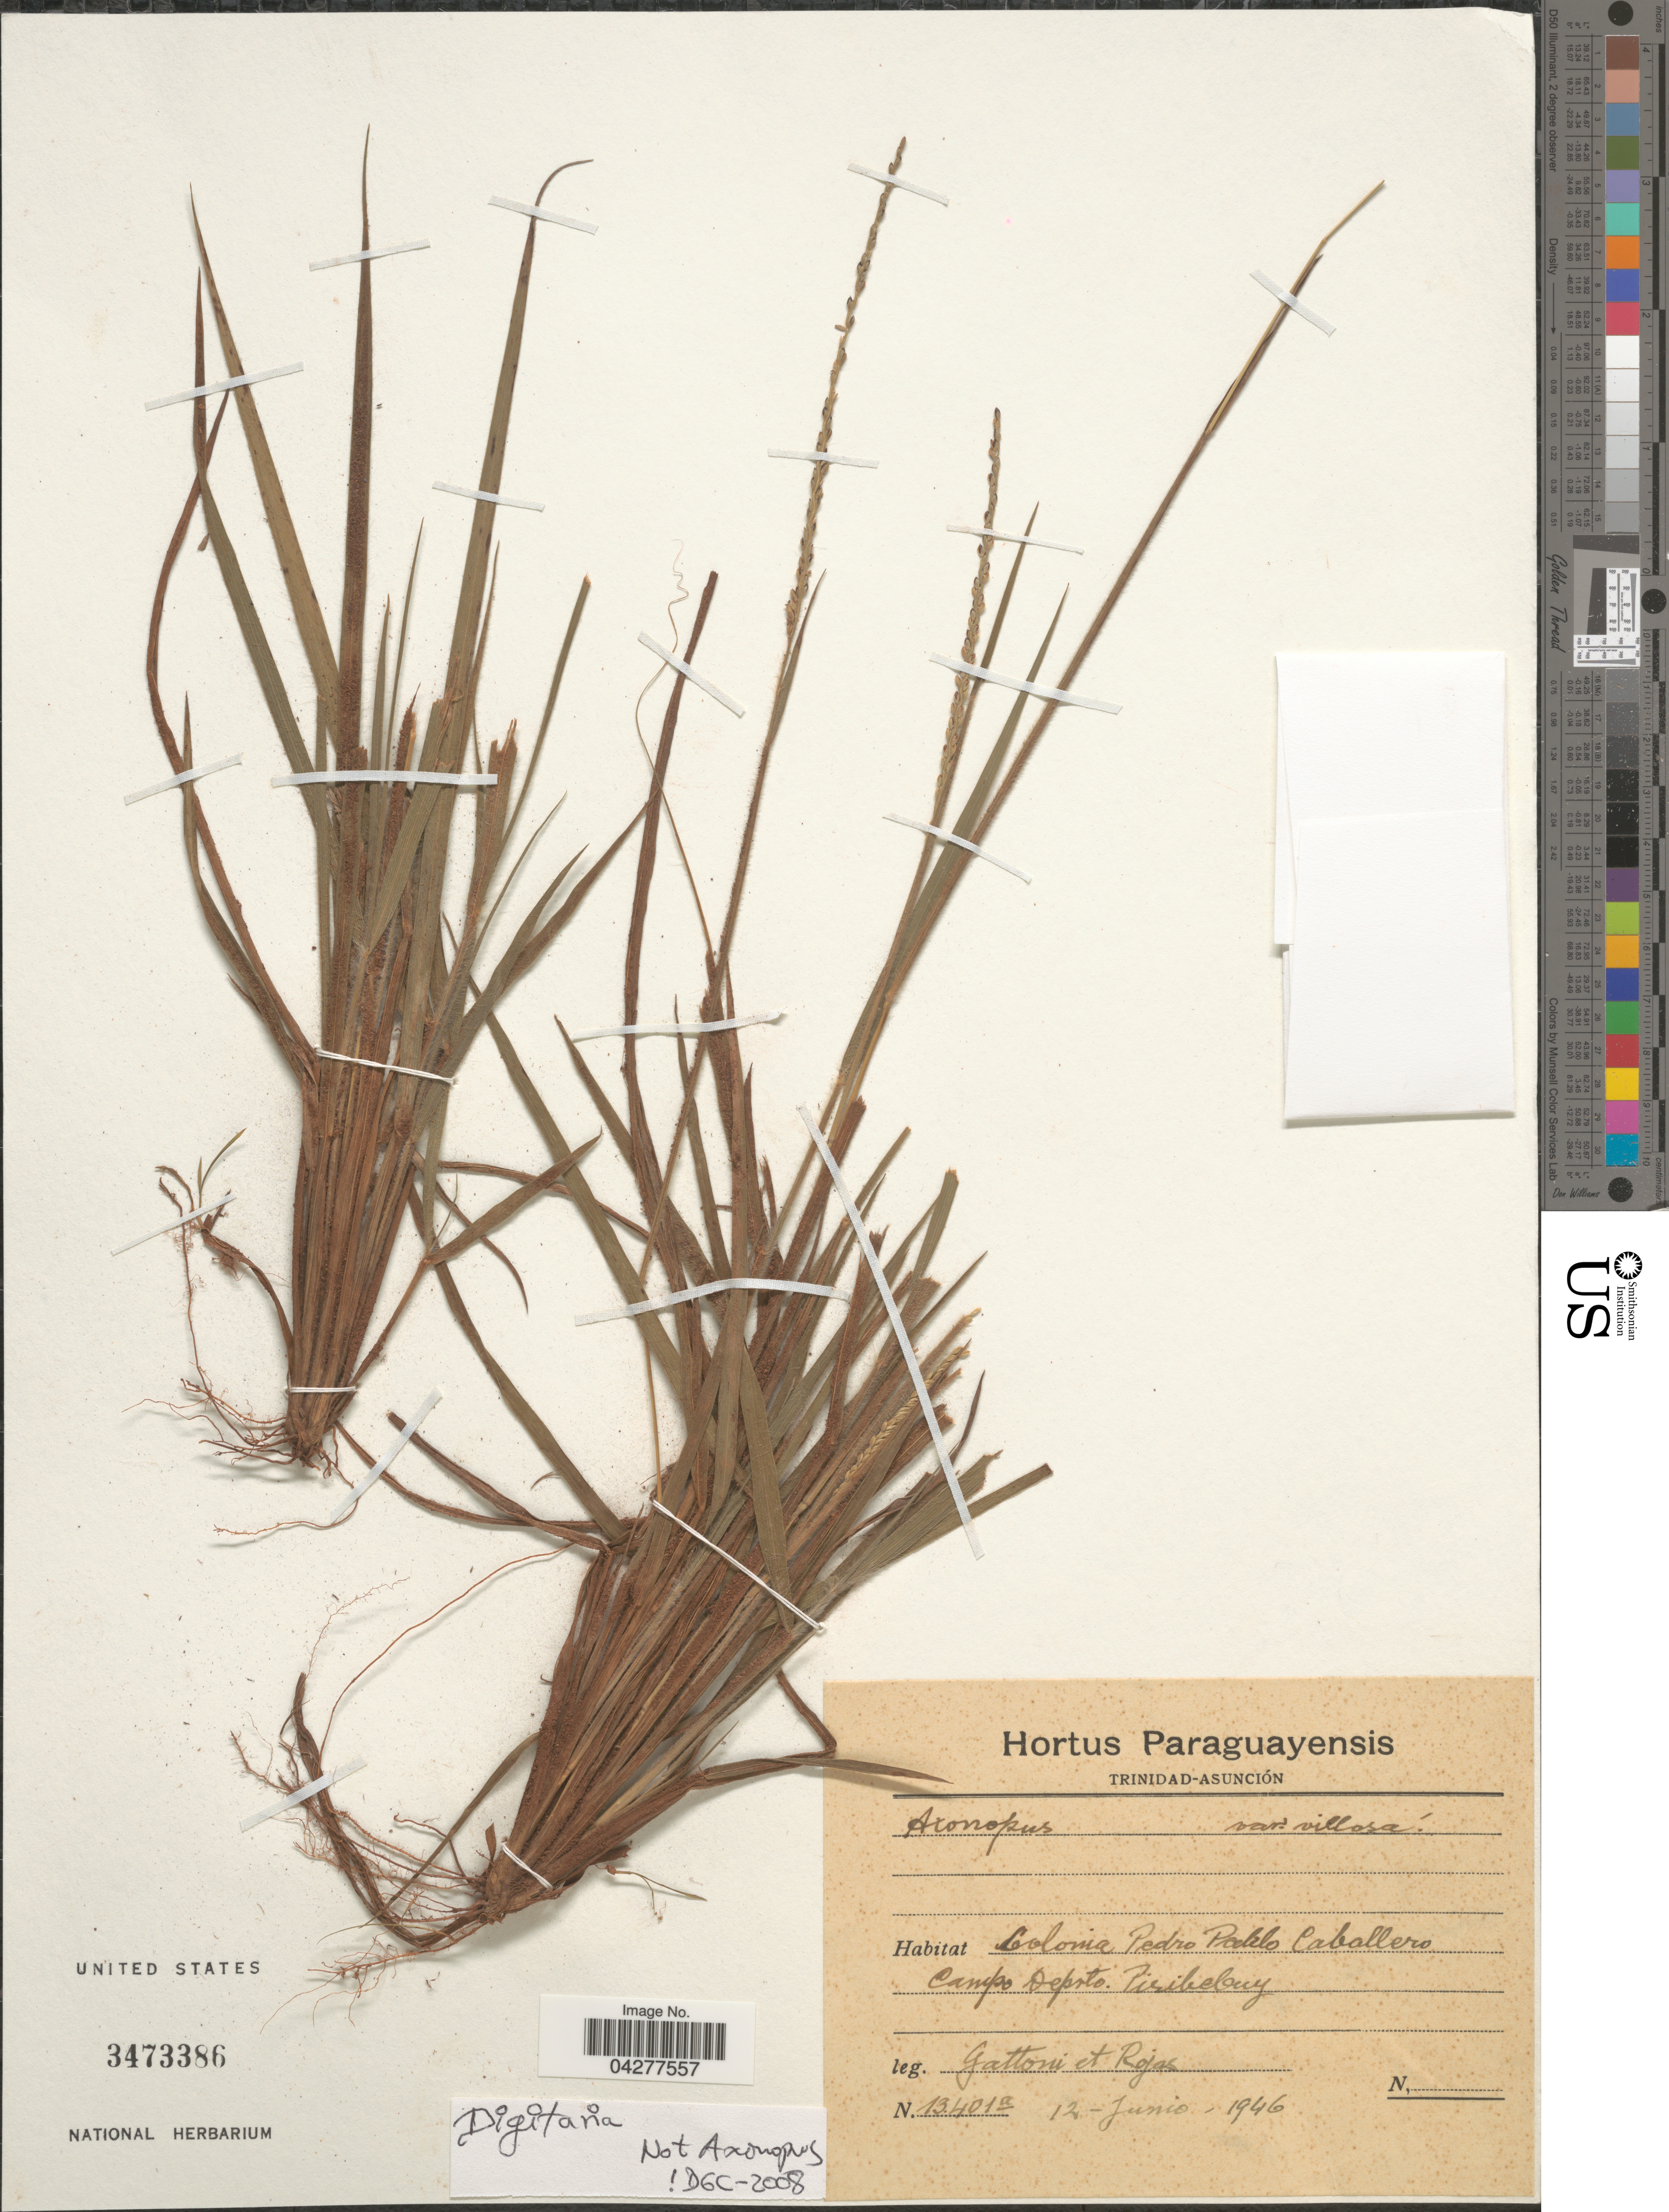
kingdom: Plantae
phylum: Tracheophyta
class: Liliopsida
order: Poales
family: Poaceae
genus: Digitaria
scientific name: Digitaria sp.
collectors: Gattoni & Rojas, --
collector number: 13401a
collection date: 1946-06-12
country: Paraguay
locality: Colonia Pedro Pablo Caballero. Campo Deprto. Piribebuy.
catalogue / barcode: US 3473386